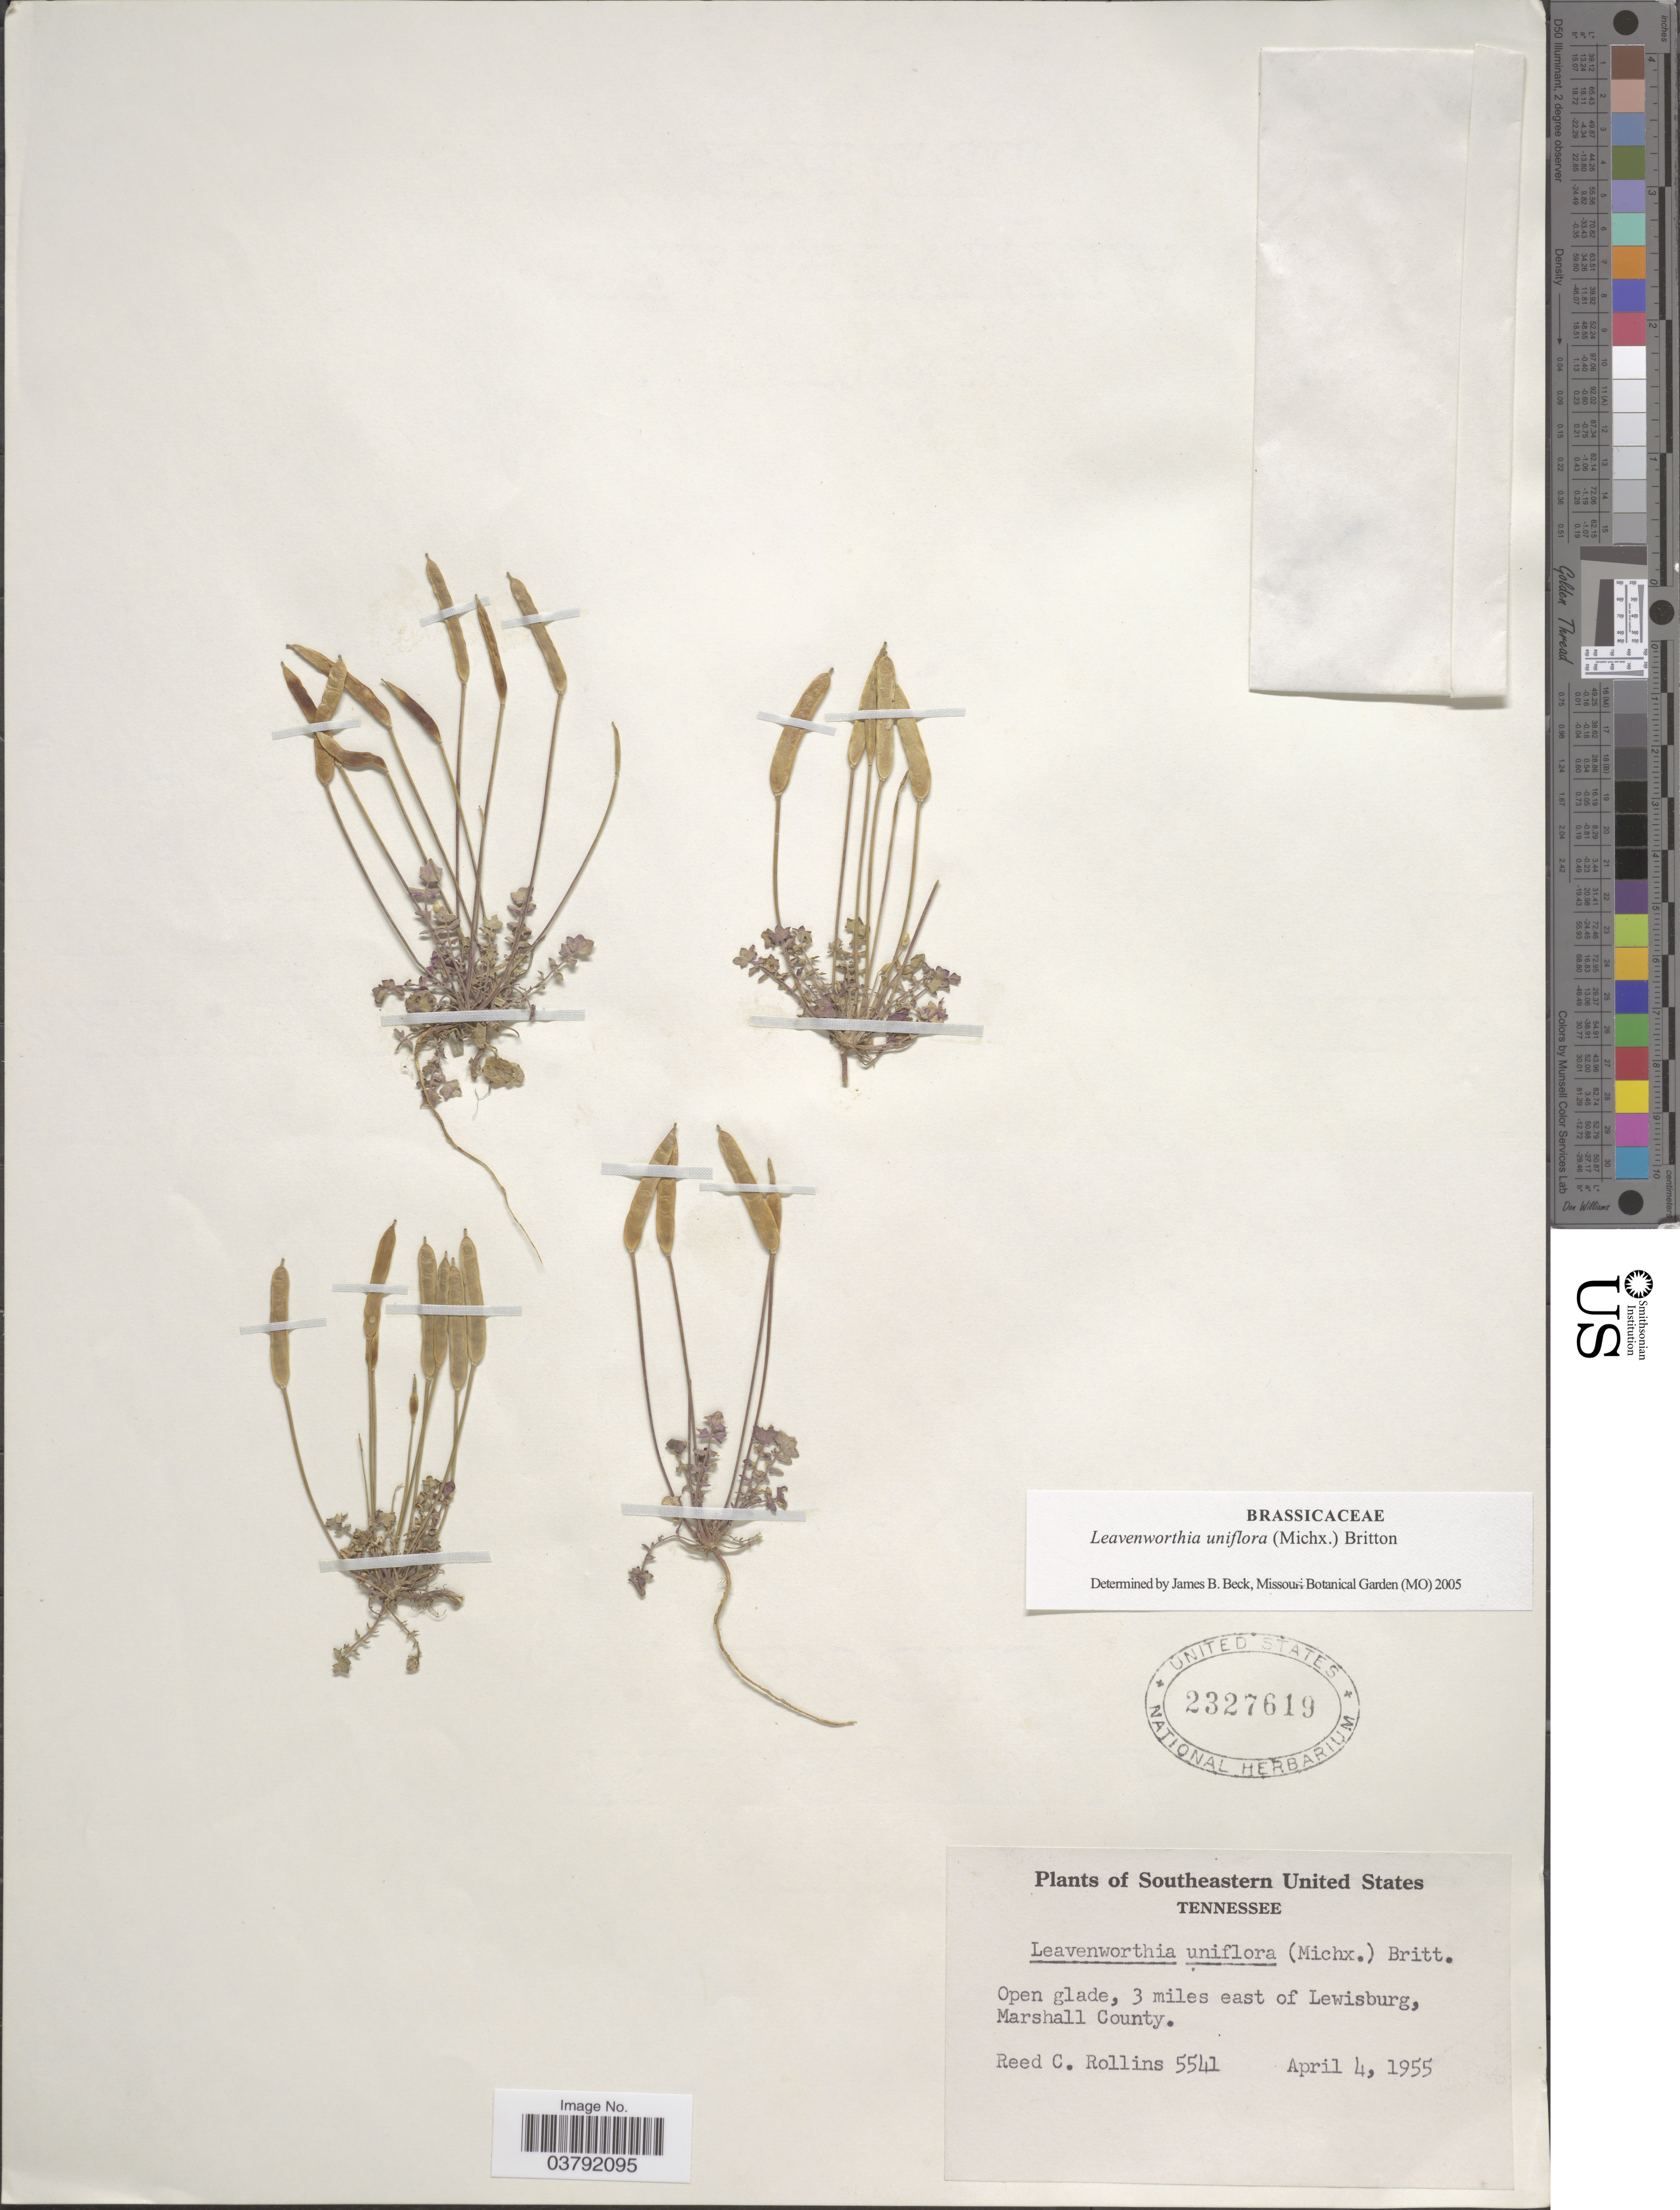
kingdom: Plantae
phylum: Tracheophyta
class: Magnoliopsida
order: Brassicales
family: Brassicaceae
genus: Leavenworthia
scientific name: Leavenworthia uniflora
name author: (Michx.) Britton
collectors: R. C. Rollins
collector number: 5541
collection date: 1955-04-04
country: United States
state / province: Tennessee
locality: Southern United States. 3 miles east of Lewisburg, Marshall County.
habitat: open glade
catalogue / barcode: US 2327619